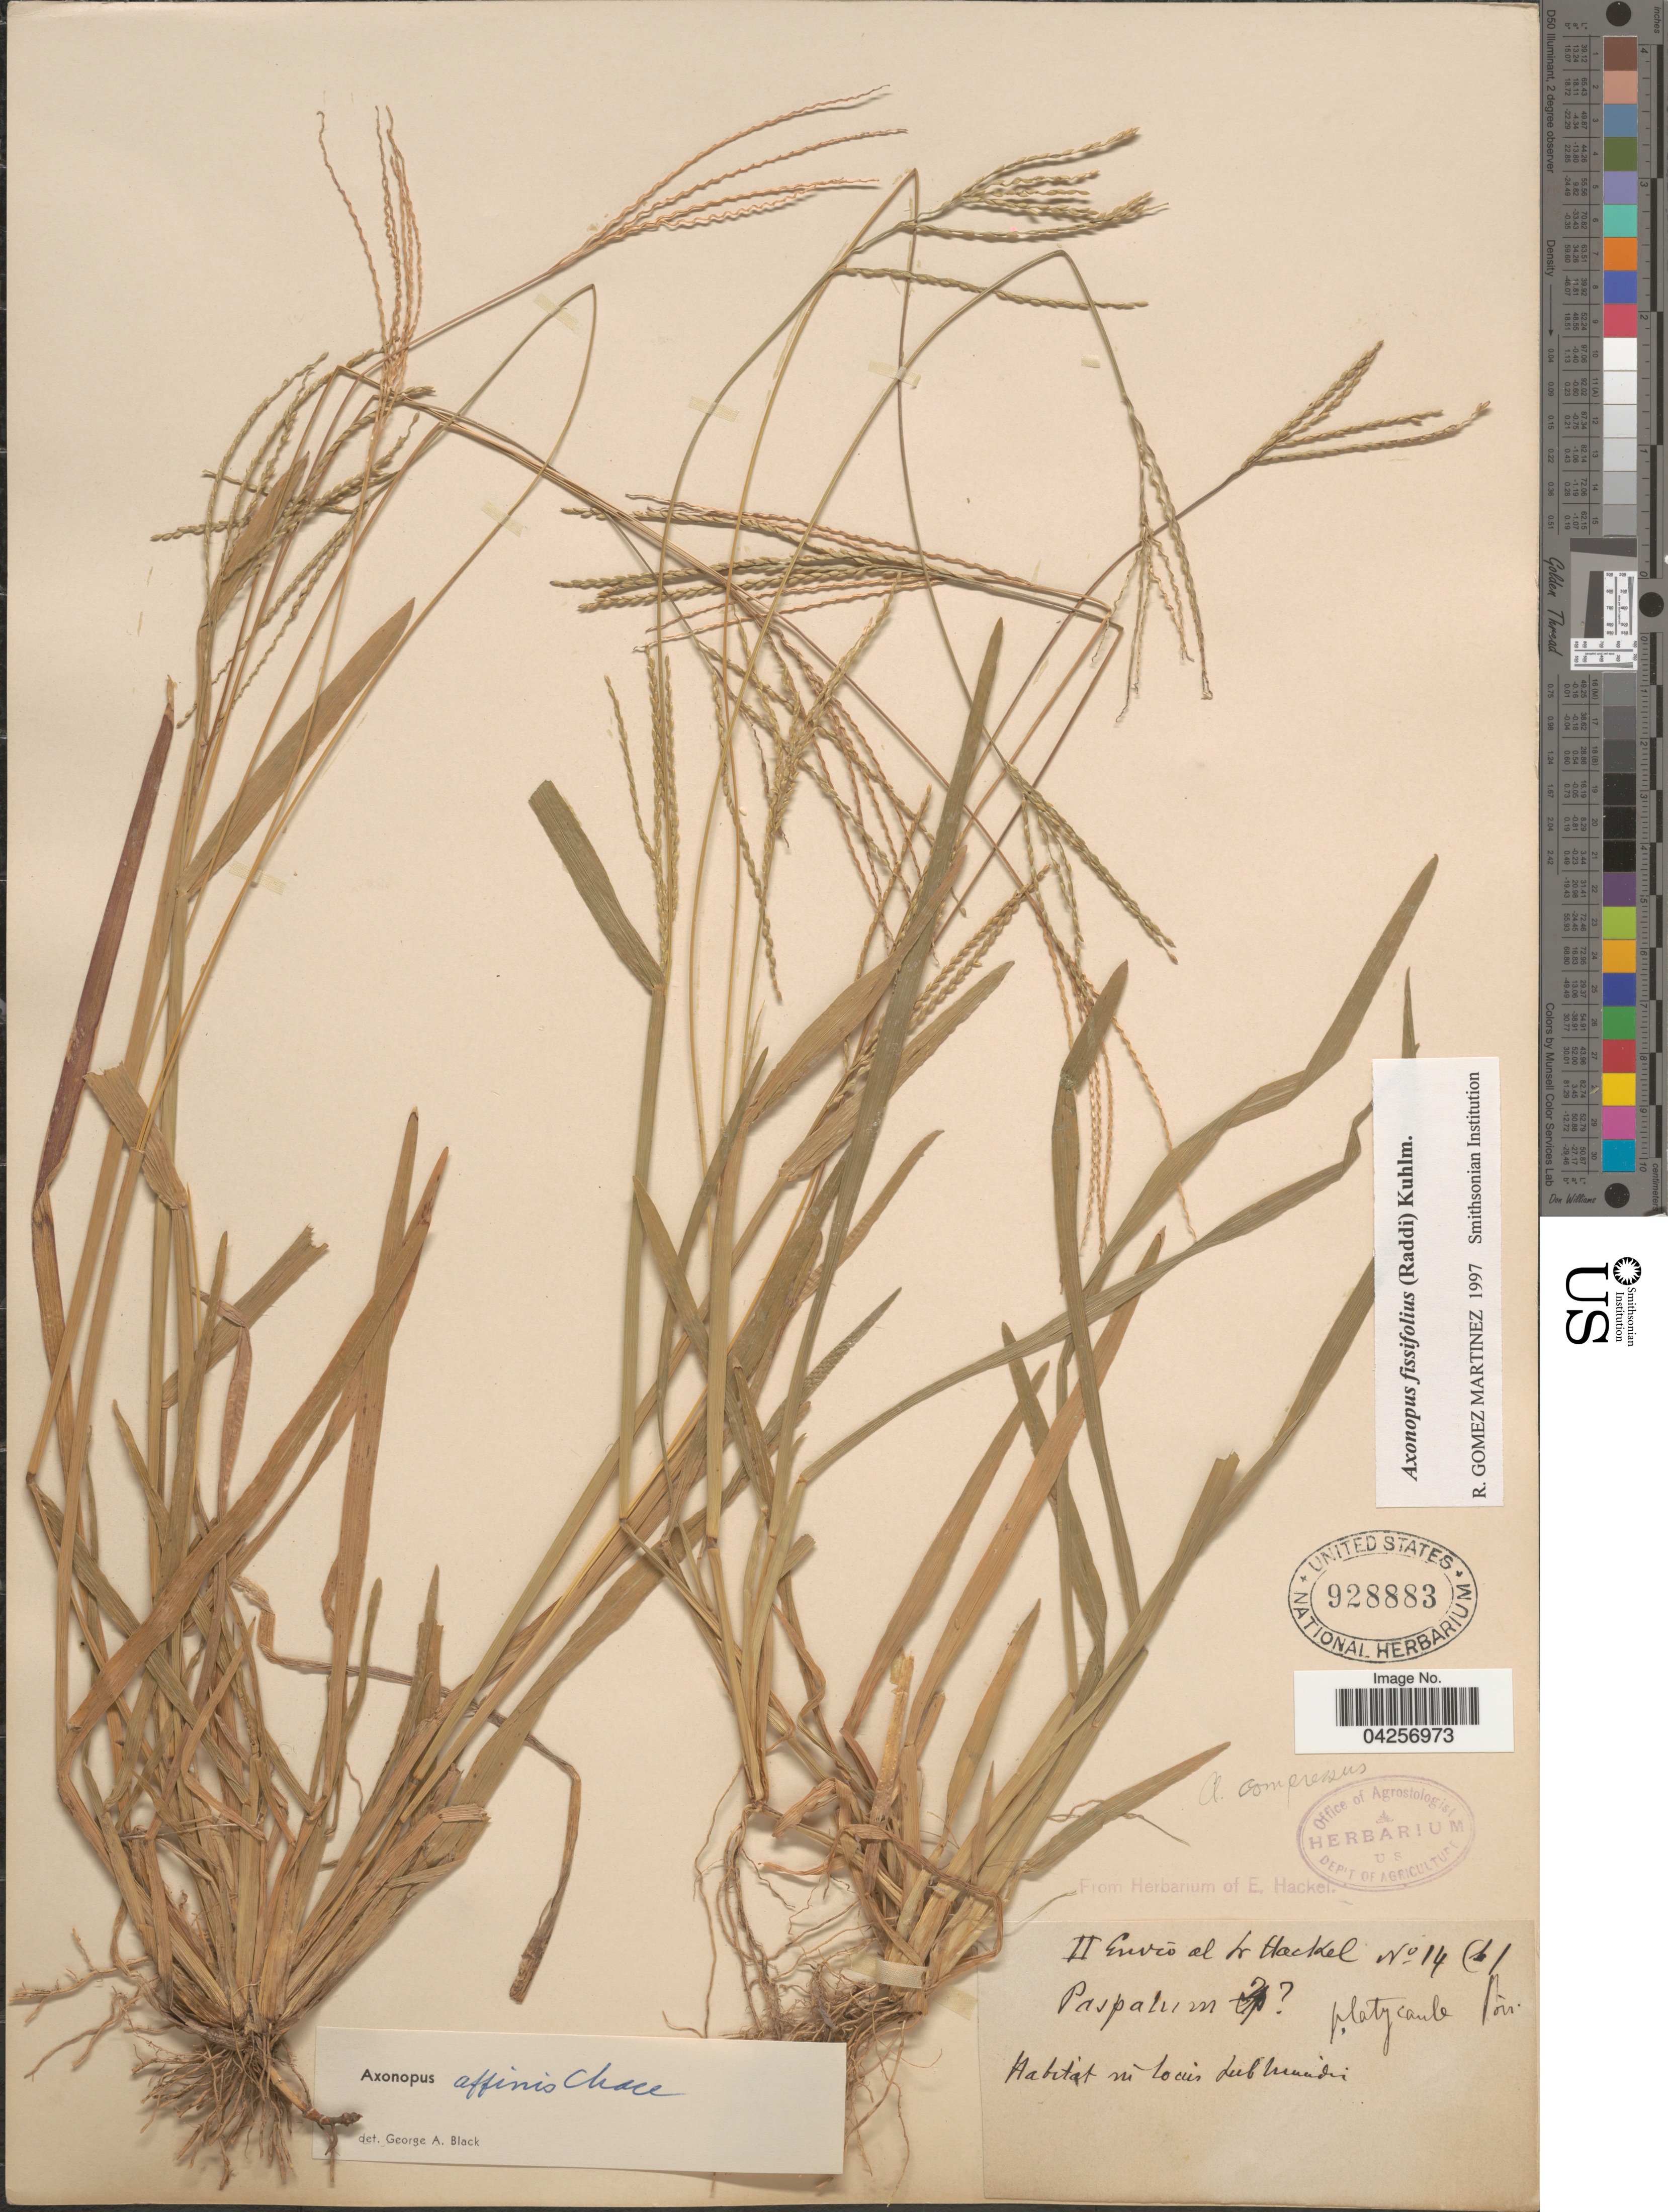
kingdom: Plantae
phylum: Tracheophyta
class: Liliopsida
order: Poales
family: Poaceae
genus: Axonopus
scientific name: Axonopus fissifolius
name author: (Raddi) Kuhlm.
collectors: ex herb. E. Hackel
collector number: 14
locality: In locis subhumidis.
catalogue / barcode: US 928883